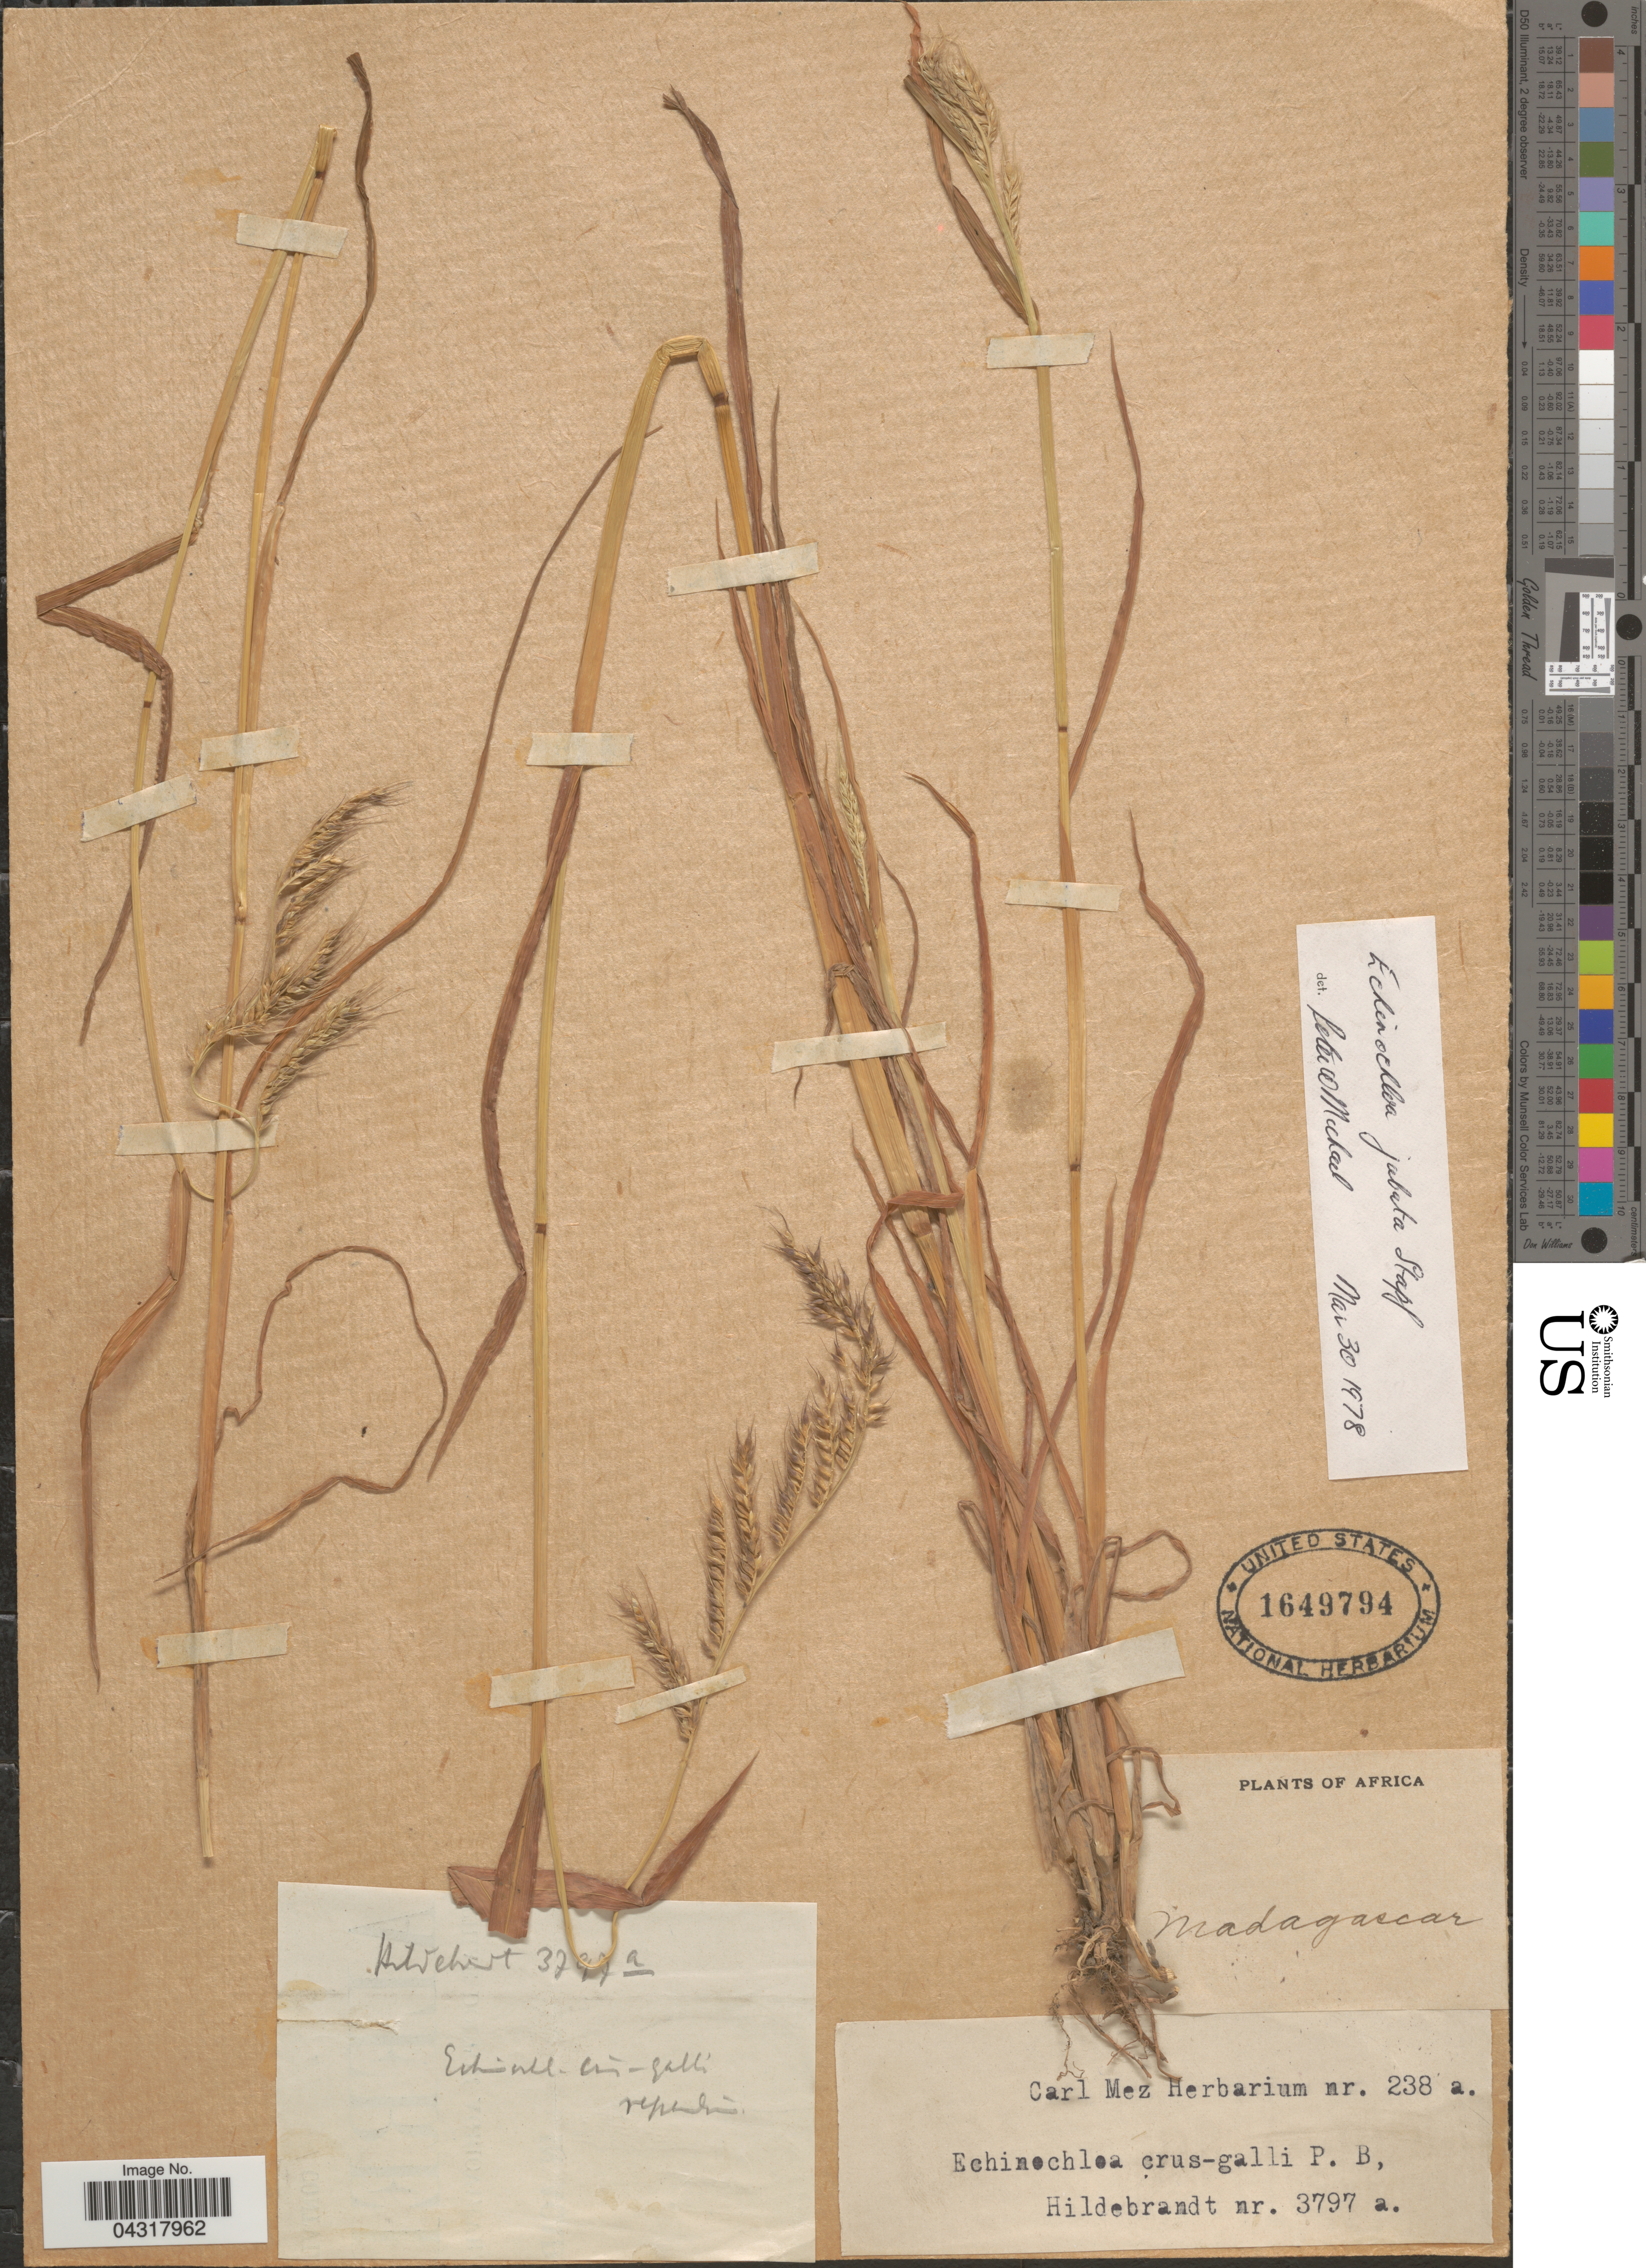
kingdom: Plantae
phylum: Tracheophyta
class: Liliopsida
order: Poales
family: Poaceae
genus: Echinochloa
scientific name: Echinochloa jubata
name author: Stapf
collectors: J. Hildebrandt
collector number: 3797a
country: Madagascar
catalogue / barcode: US 1649794